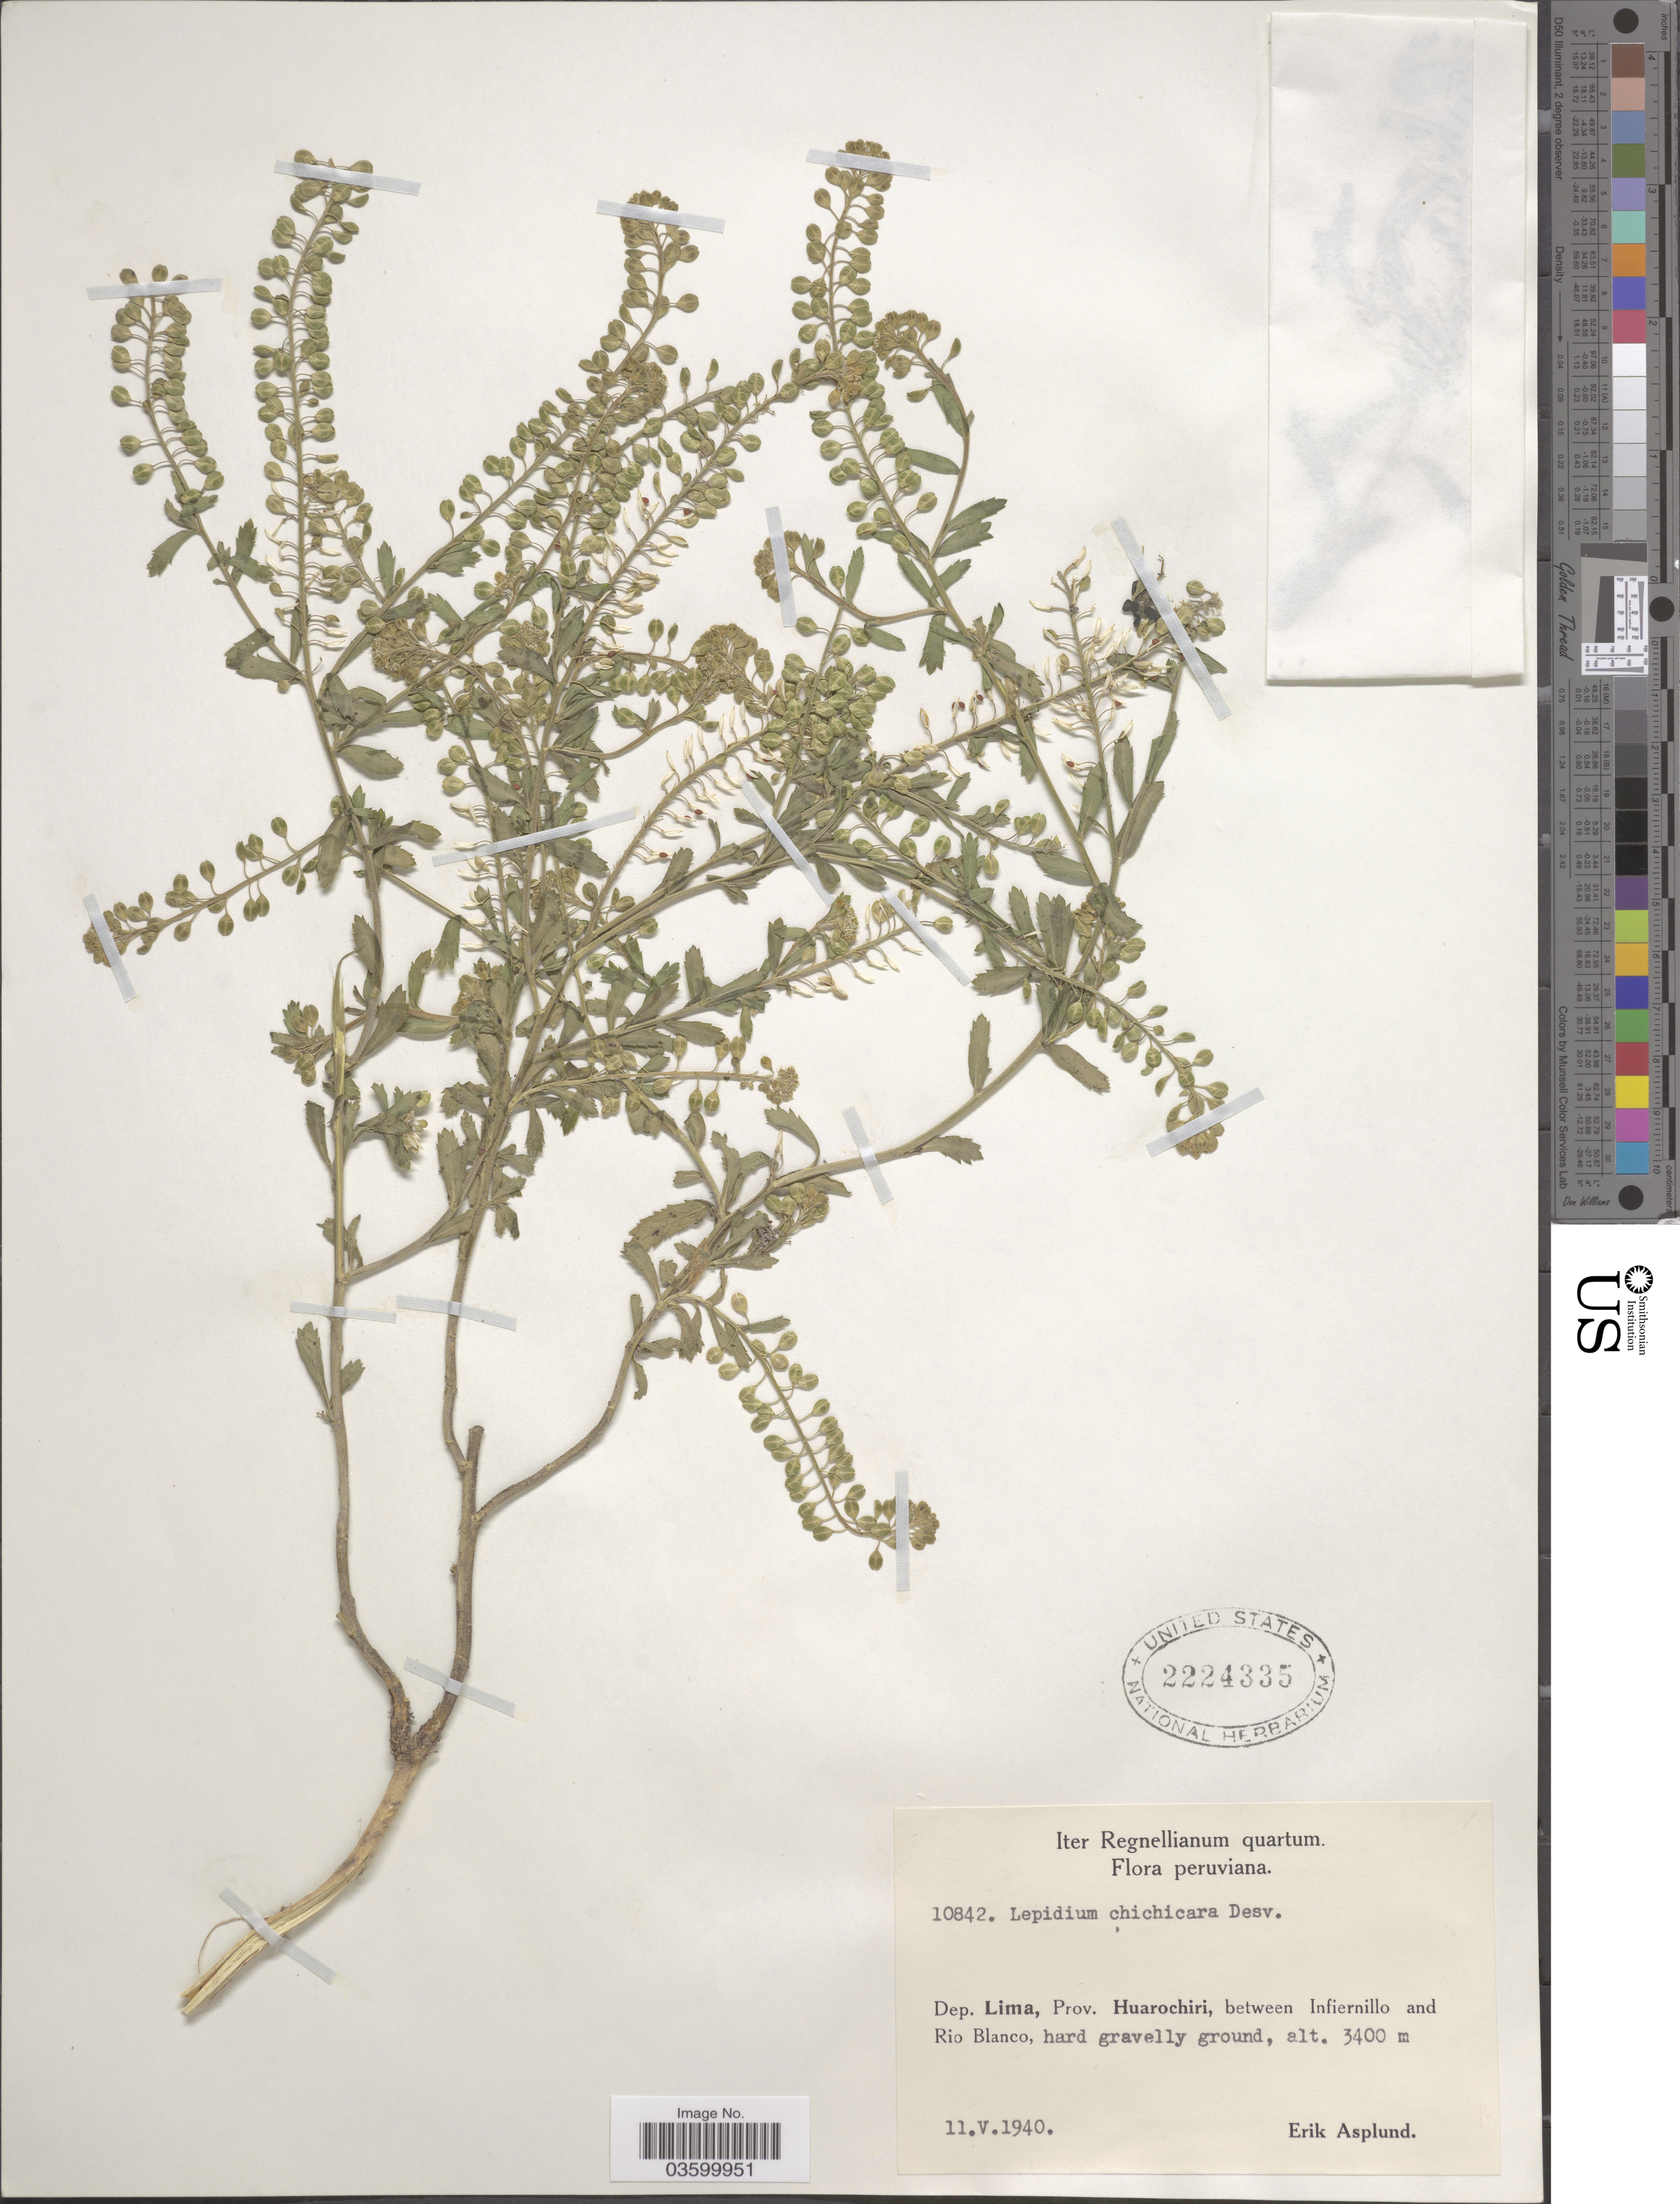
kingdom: Plantae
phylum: Tracheophyta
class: Magnoliopsida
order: Brassicales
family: Brassicaceae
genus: Lepidium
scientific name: Lepidium chichicara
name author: Desv.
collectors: E. Asplund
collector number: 10842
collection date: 1940-05-11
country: Peru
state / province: Lima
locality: Dep. Lima, Prov. Huarochiri, between Infiernillo and Rio Blanco.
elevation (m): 3400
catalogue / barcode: US 2224335